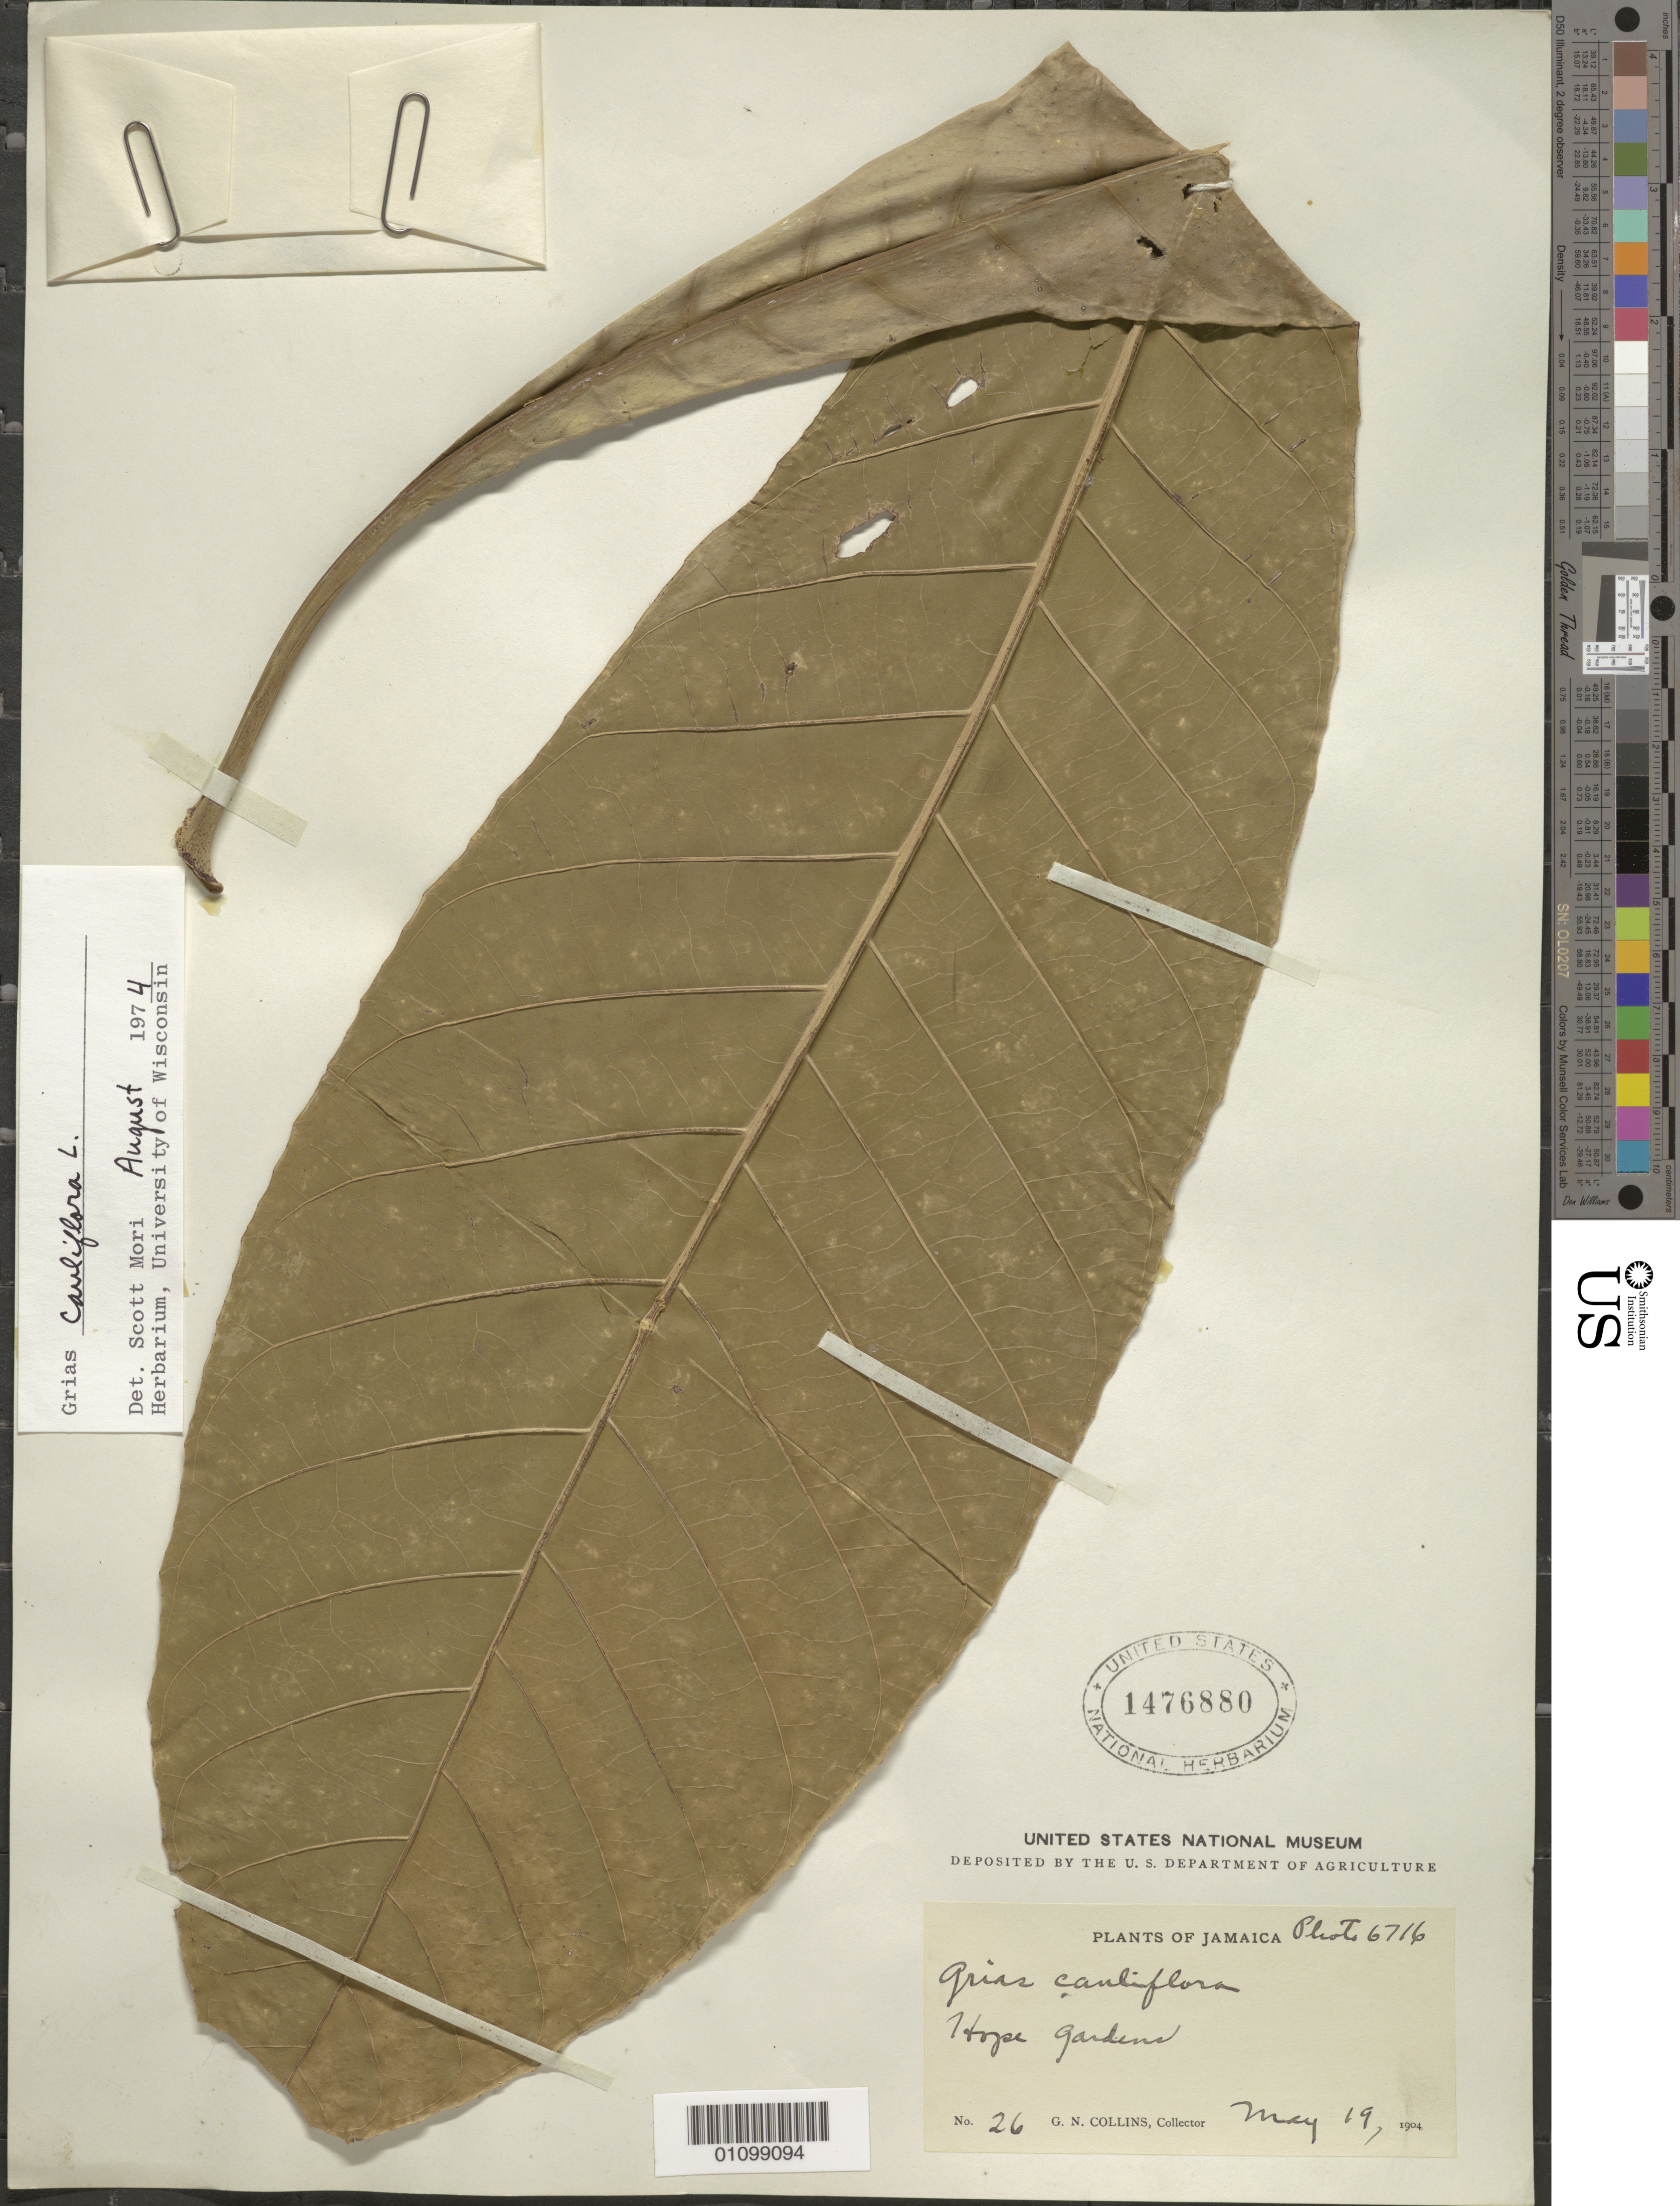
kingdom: Plantae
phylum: Tracheophyta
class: Magnoliopsida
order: Ericales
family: Lecythidaceae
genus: Grias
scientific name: Grias cauliflora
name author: L.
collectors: G. Collins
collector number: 26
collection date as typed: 19 May 1904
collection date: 1904-05-19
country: Jamaica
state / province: Kingston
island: Jamaica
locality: Hope Gardens.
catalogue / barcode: US 1476880